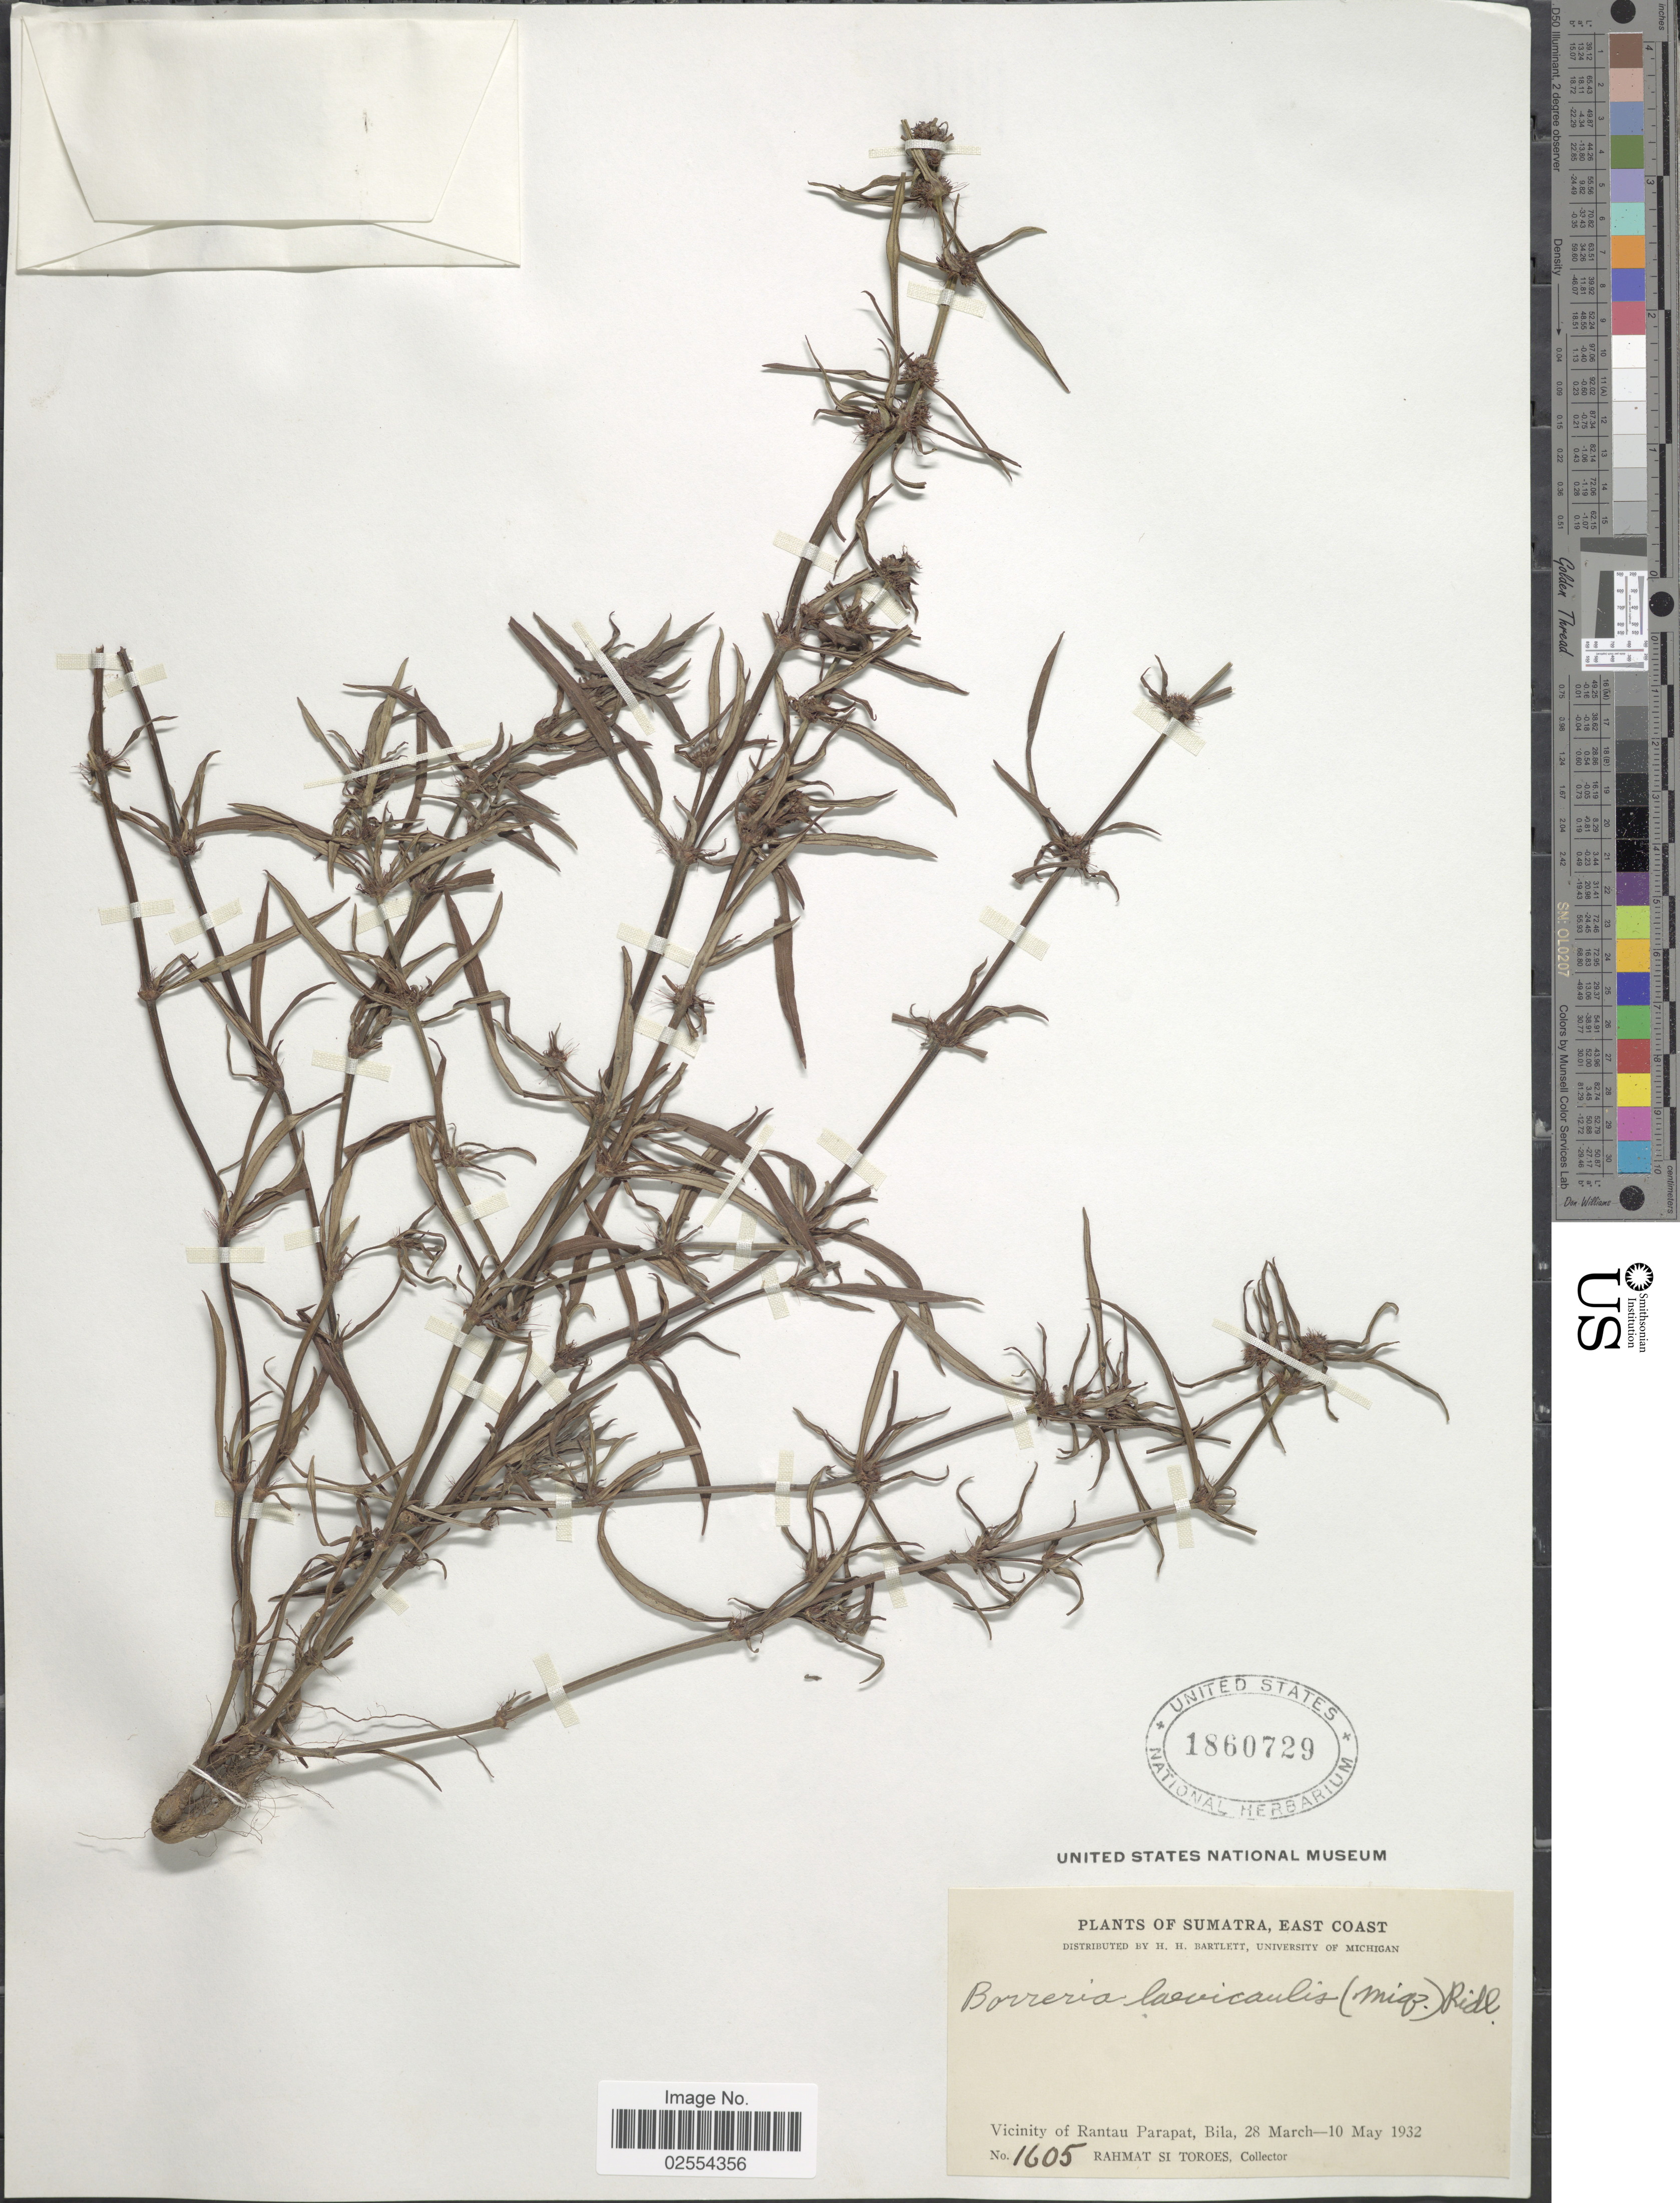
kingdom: Plantae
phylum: Tracheophyta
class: Magnoliopsida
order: Gentianales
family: Rubiaceae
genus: Spermacoce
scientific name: Spermacoce laevicaulis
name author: Miq.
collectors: Rahmat Si Boeea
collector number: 1605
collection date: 1932-03-28/1932-05-10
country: Indonesia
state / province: Sumatra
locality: East Coast, Vicinity of Rantau Parapat, Bila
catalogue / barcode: US 1860729